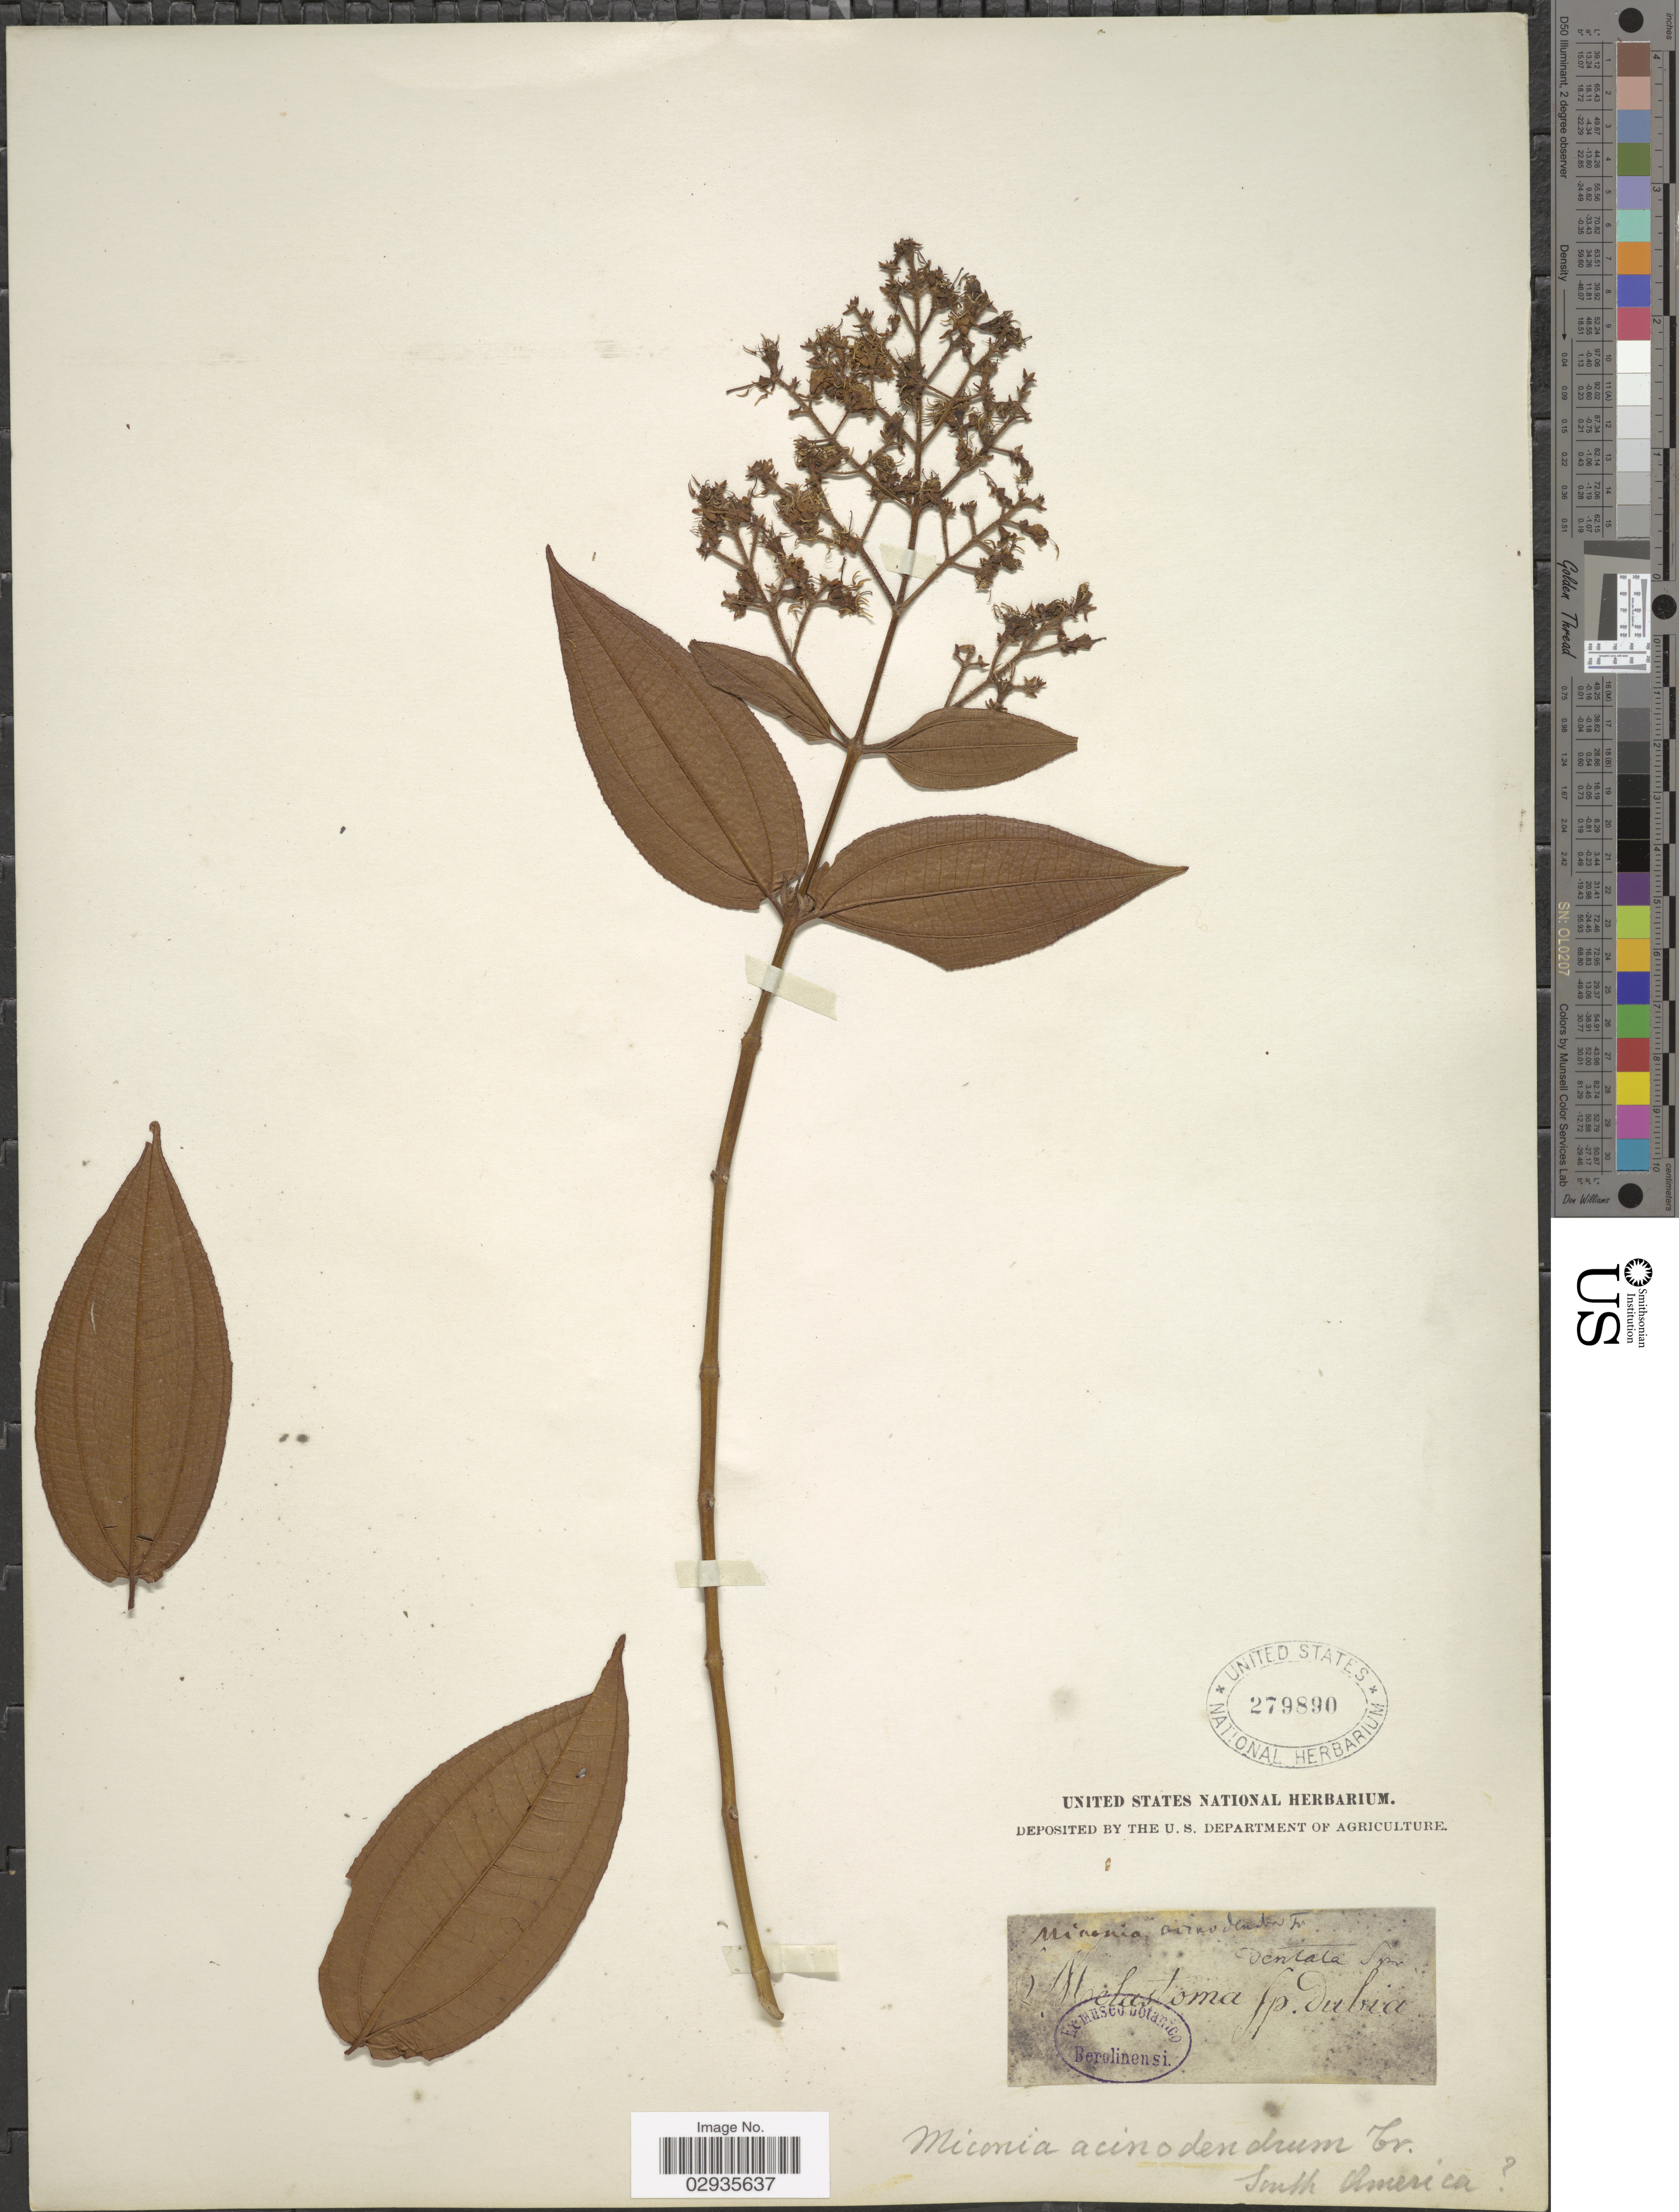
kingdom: Plantae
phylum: Tracheophyta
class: Magnoliopsida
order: Myrtales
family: Melastomataceae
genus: Miconia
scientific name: Miconia acinodendron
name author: (L.) Sweet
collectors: ex herb. United States National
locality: South America [unsure placement]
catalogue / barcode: US 279890